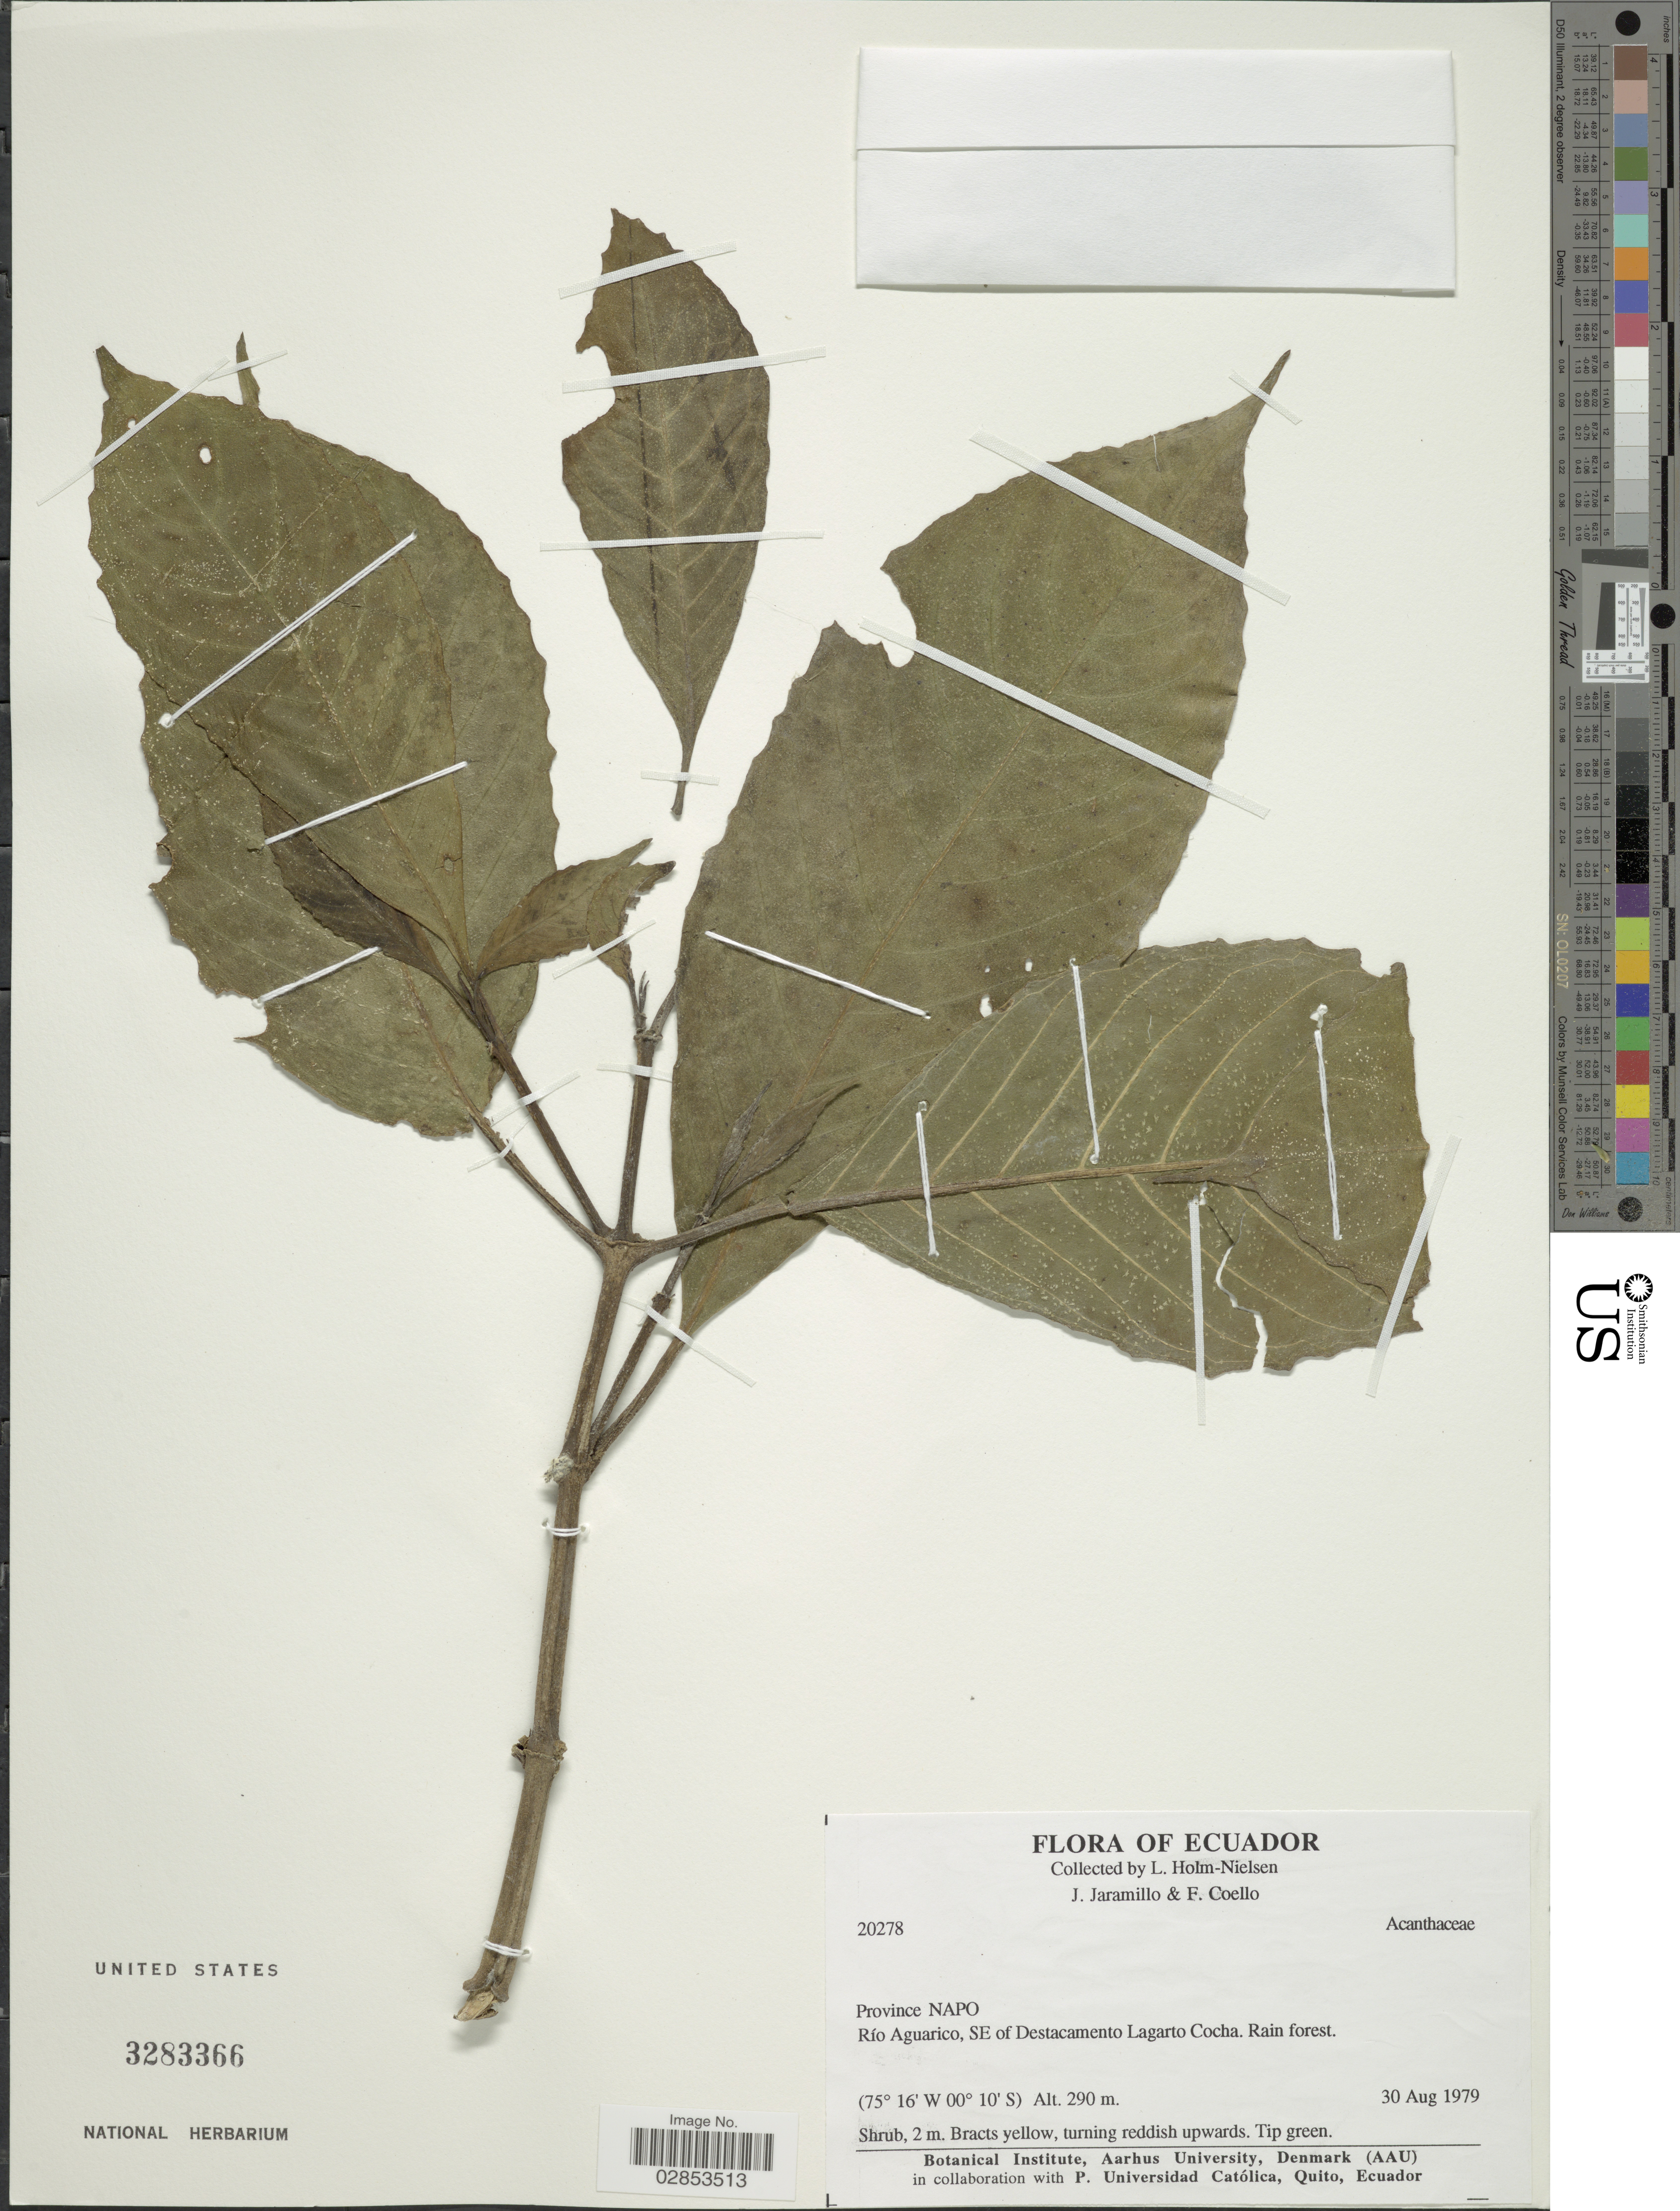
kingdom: Plantae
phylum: Tracheophyta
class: Magnoliopsida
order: Lamiales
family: Acanthaceae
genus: Sanchezia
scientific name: Sanchezia sp.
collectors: L. Holm-Nielsen, J. Jaramillo & F. Coello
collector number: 20278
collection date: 1979-08-30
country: Ecuador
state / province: Napo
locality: Río Aguarico, SE of Destacamento Lagarto Cocha.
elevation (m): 290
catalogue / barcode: US 3283366